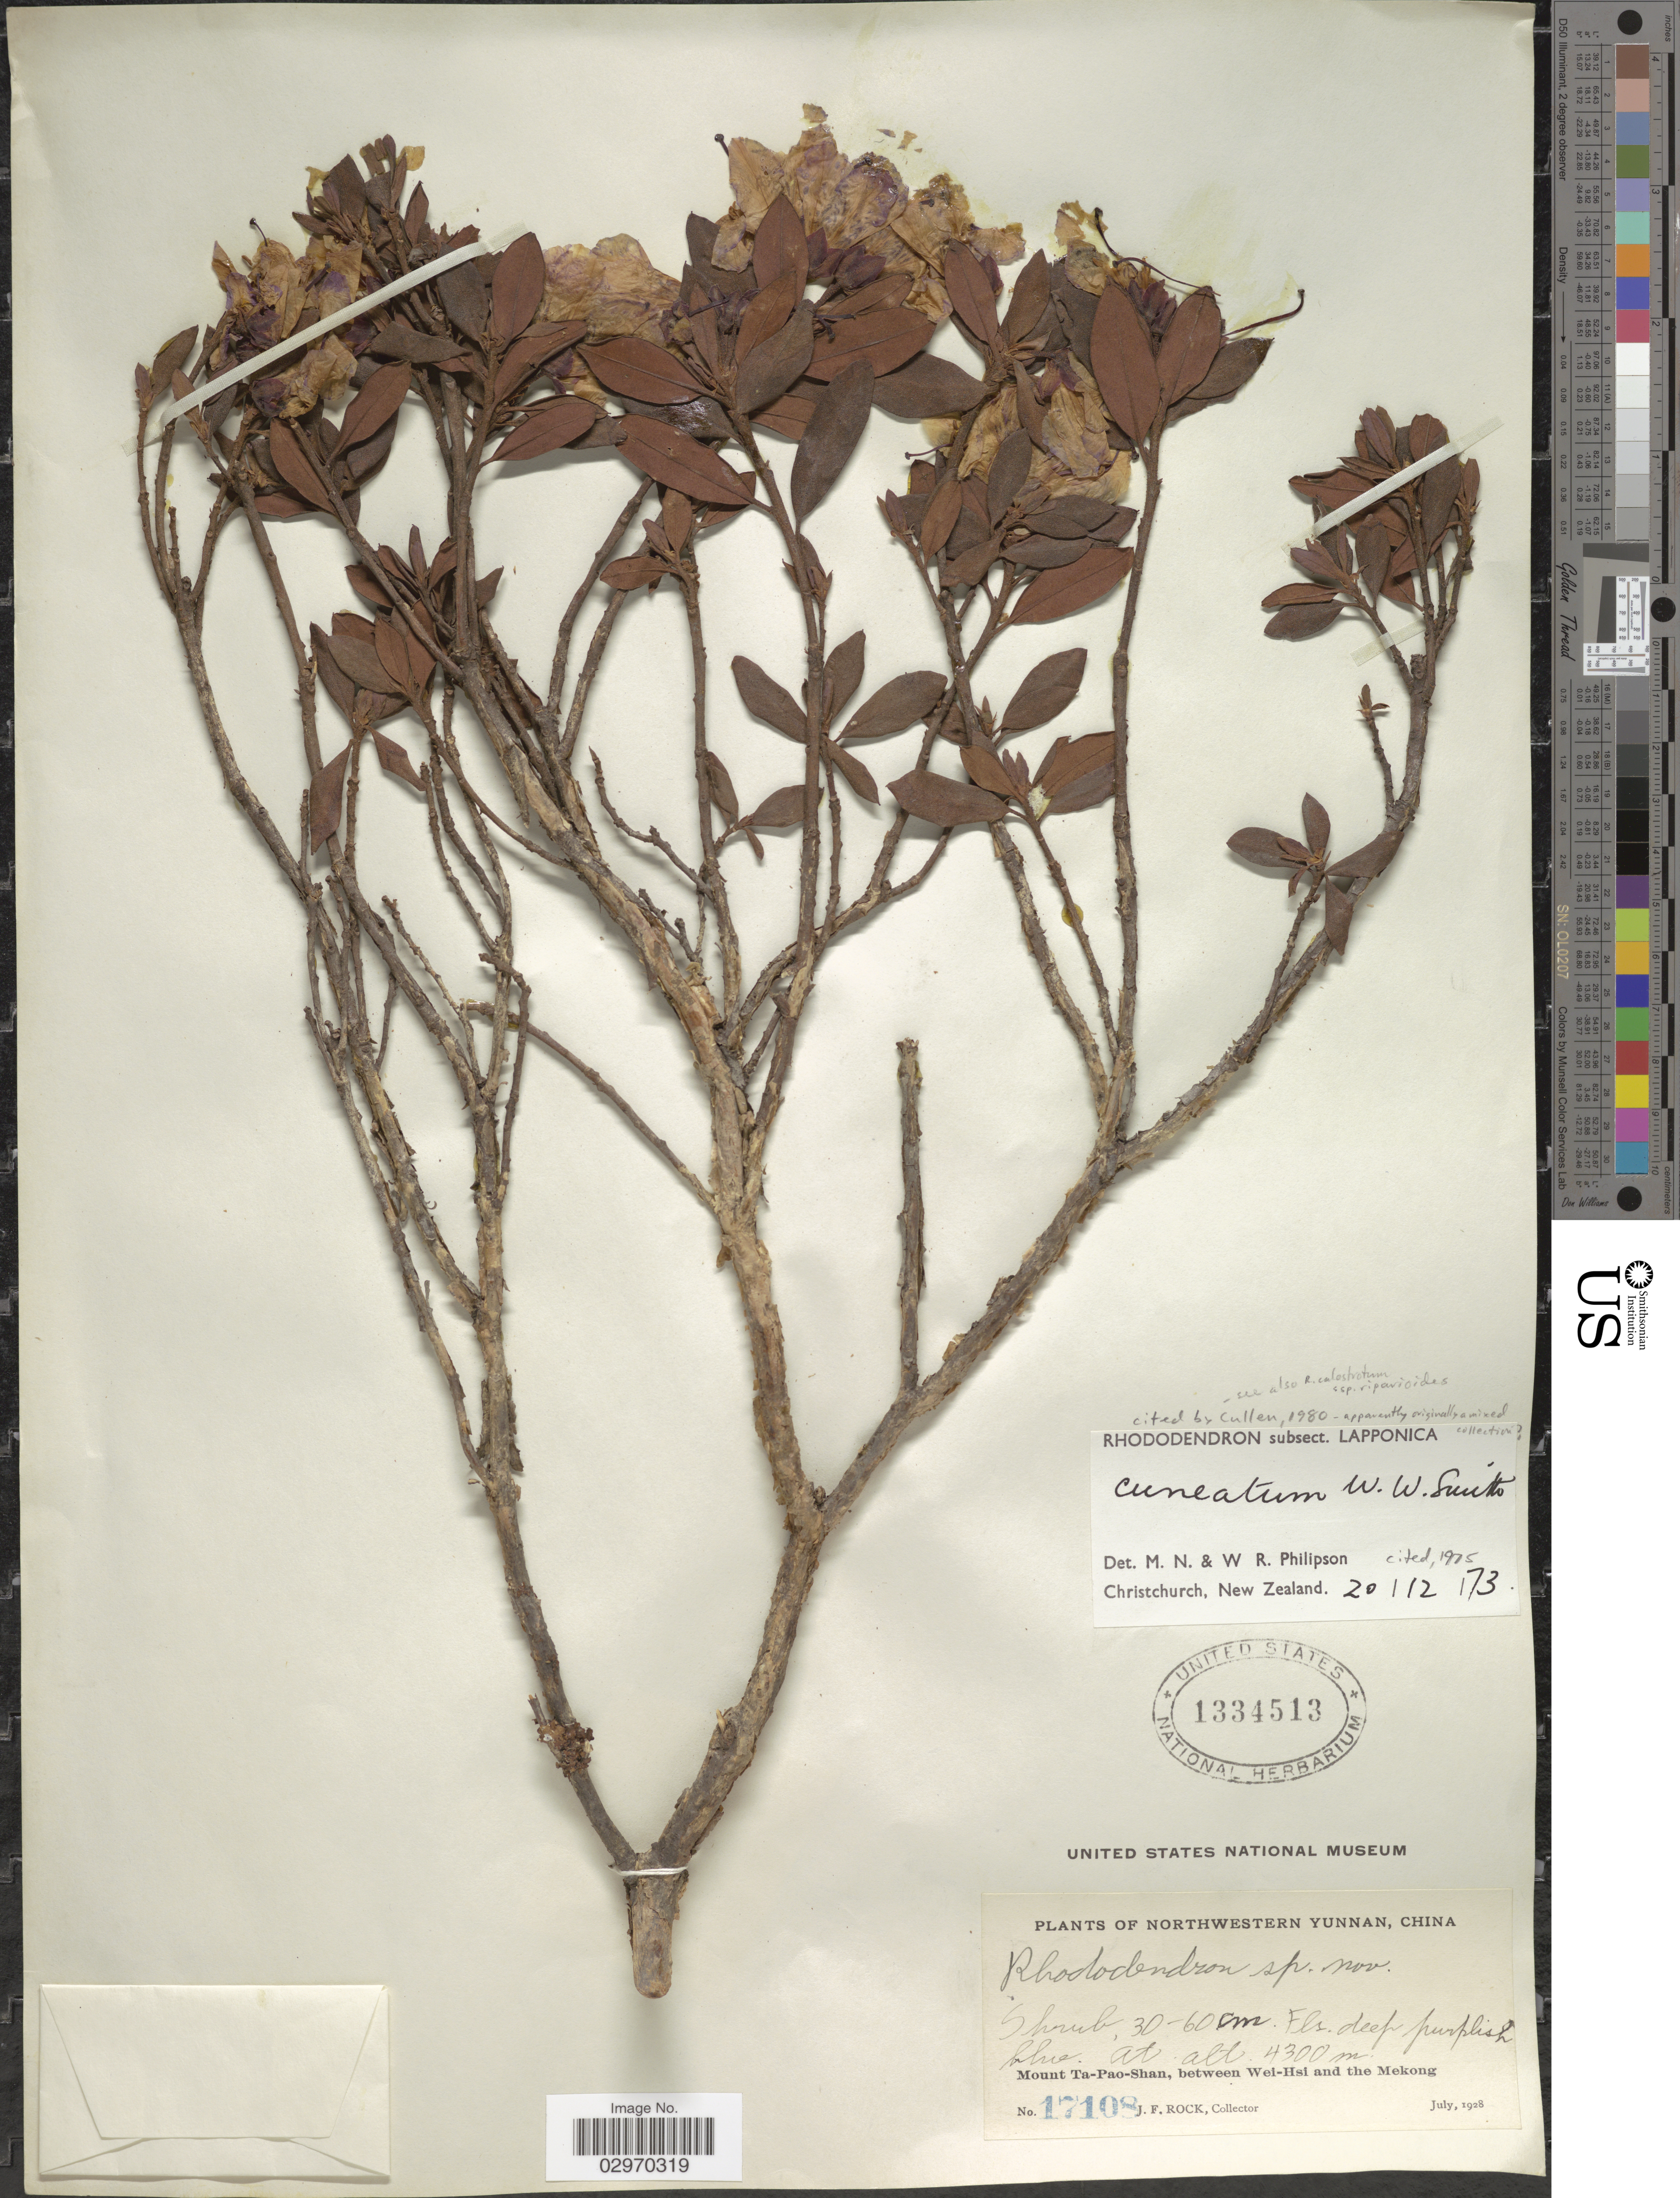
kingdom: Plantae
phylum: Tracheophyta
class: Magnoliopsida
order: Ericales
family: Ericaceae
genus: Rhododendron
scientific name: Rhododendron cuneatum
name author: W.W. Sm.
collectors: J. Rock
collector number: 17108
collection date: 1928-07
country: China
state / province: Yunnan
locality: Northwestern Yunnan. Mount Ta-Pao-Shan, between Wei-Hsi and the Mekong.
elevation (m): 4300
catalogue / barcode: US 1334513